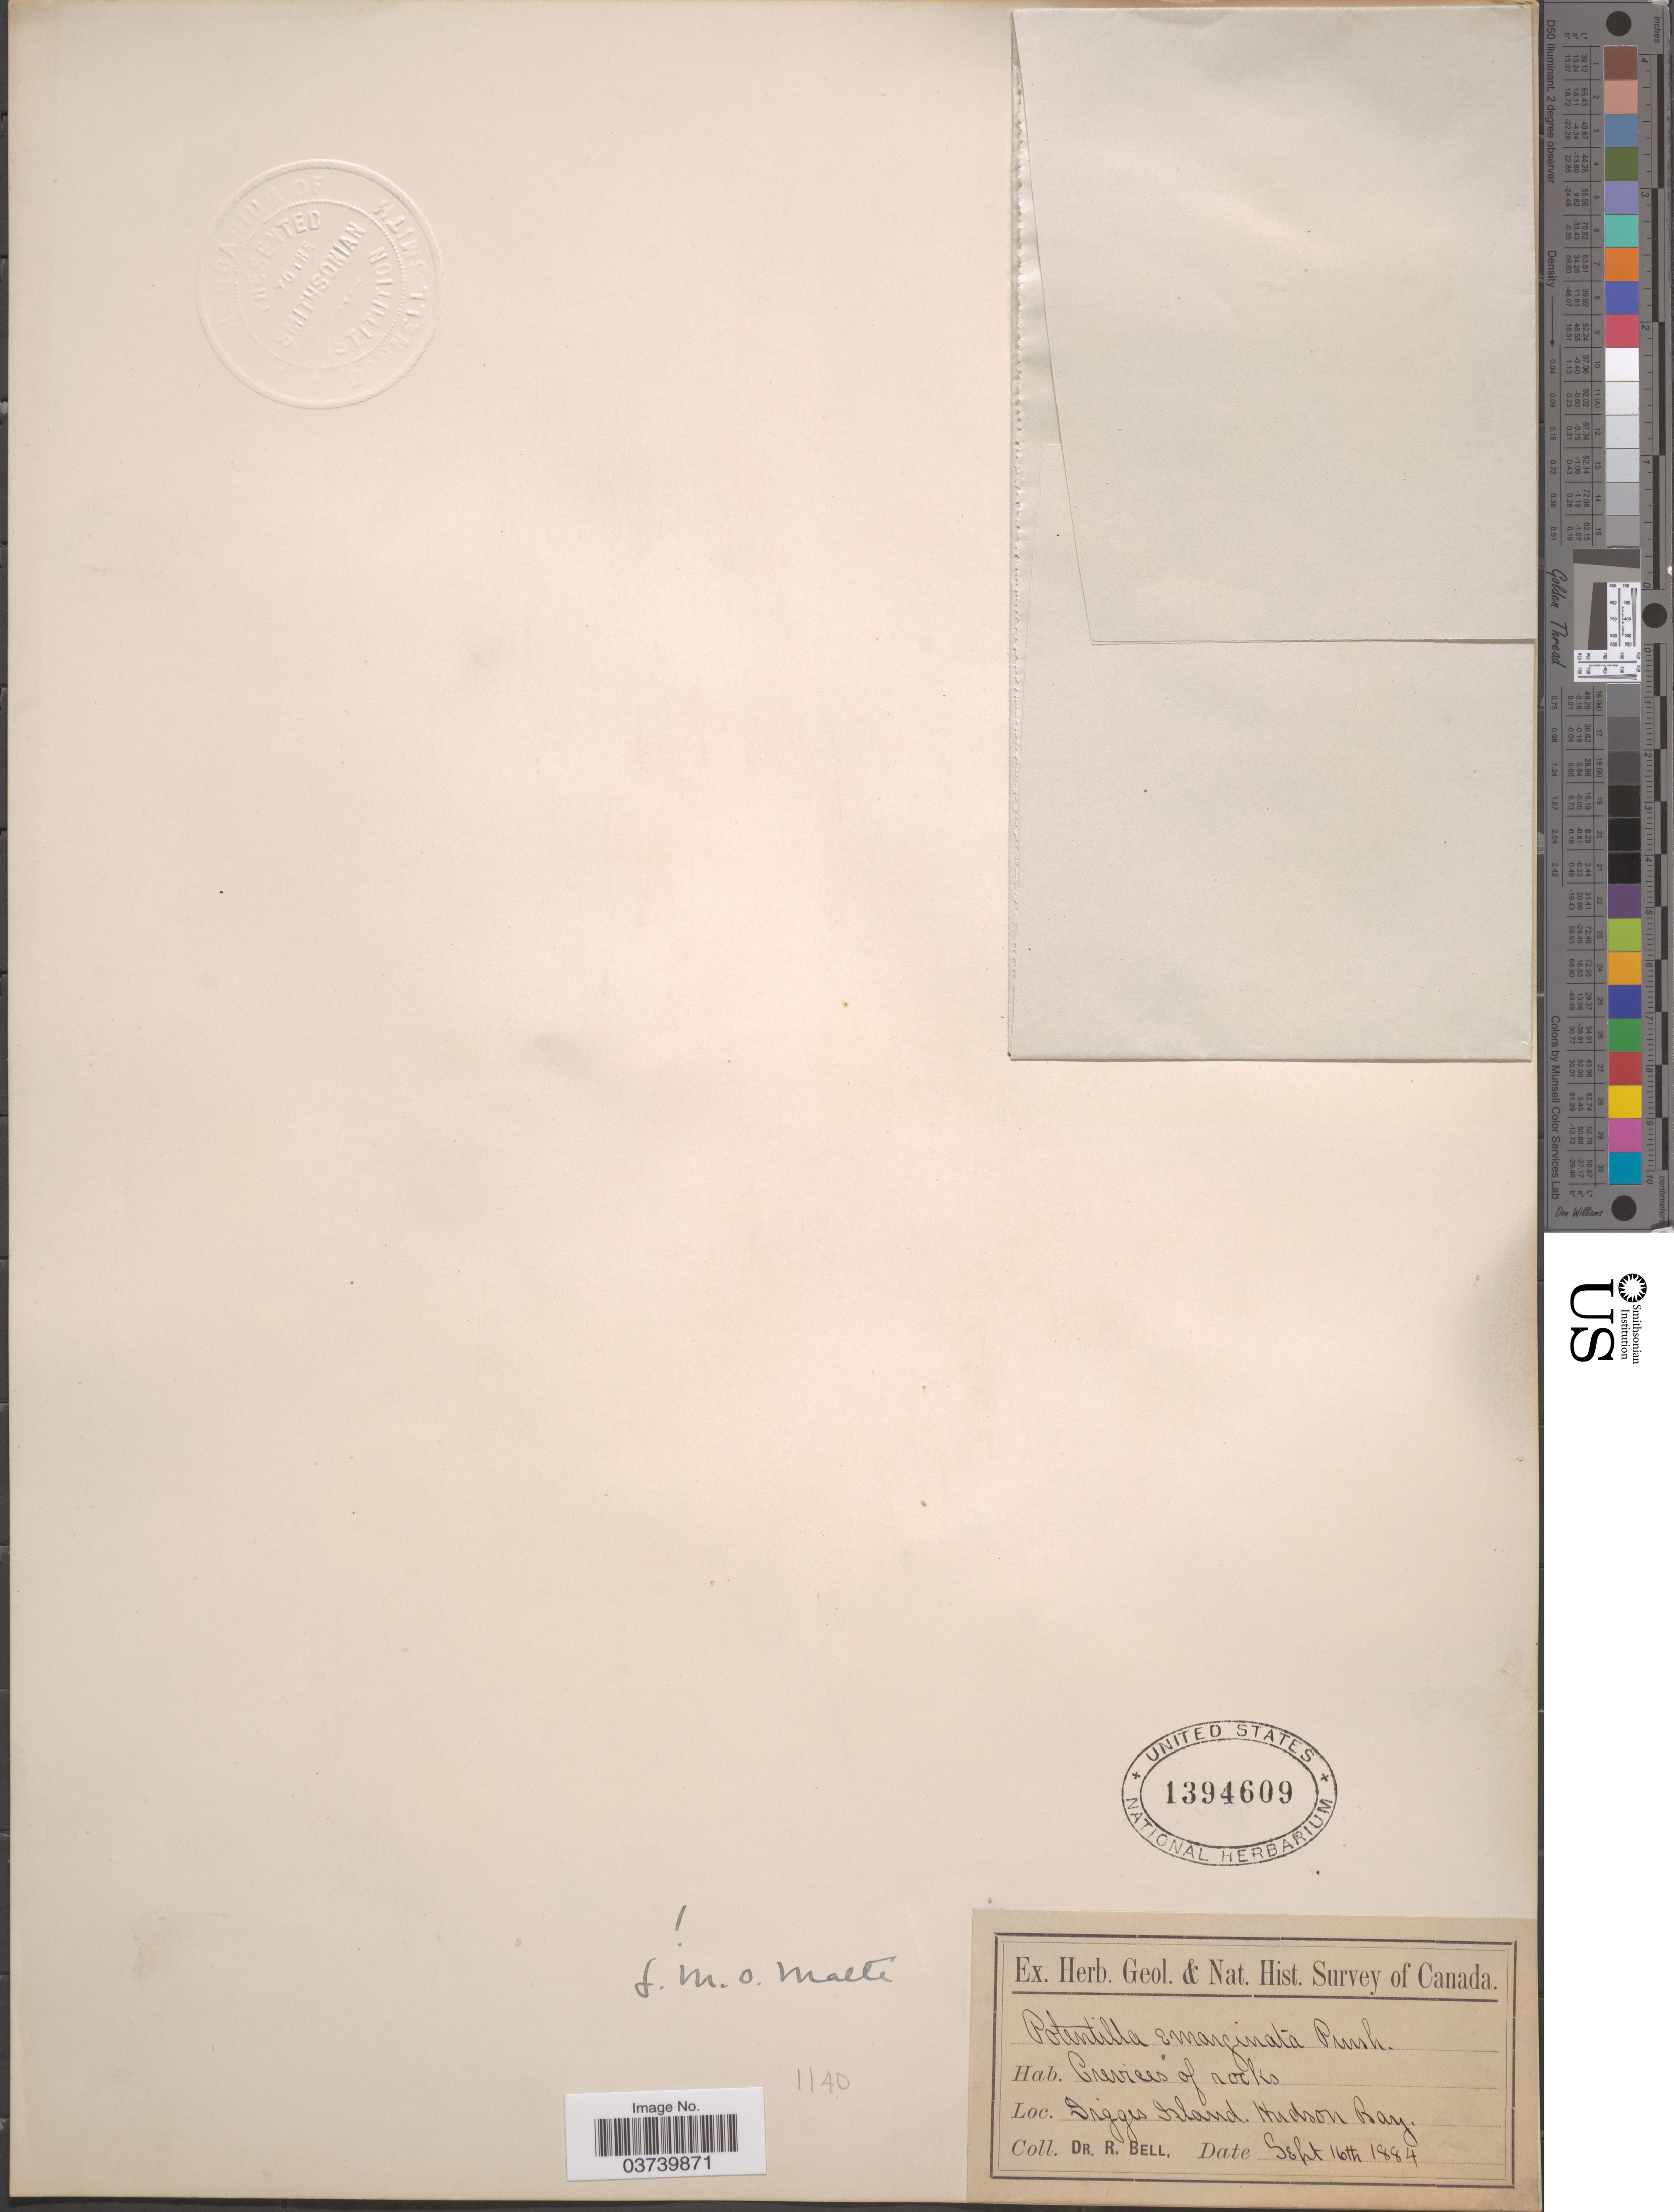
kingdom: Plantae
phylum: Tracheophyta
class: Magnoliopsida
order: Rosales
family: Rosaceae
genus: Potentilla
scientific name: Potentilla hyparctica subsp. hyparctica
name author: Malte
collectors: R. Campbell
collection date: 1884-09-16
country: Canada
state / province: Nunavut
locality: Digges Island. Hudson Bay.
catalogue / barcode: US 1394609